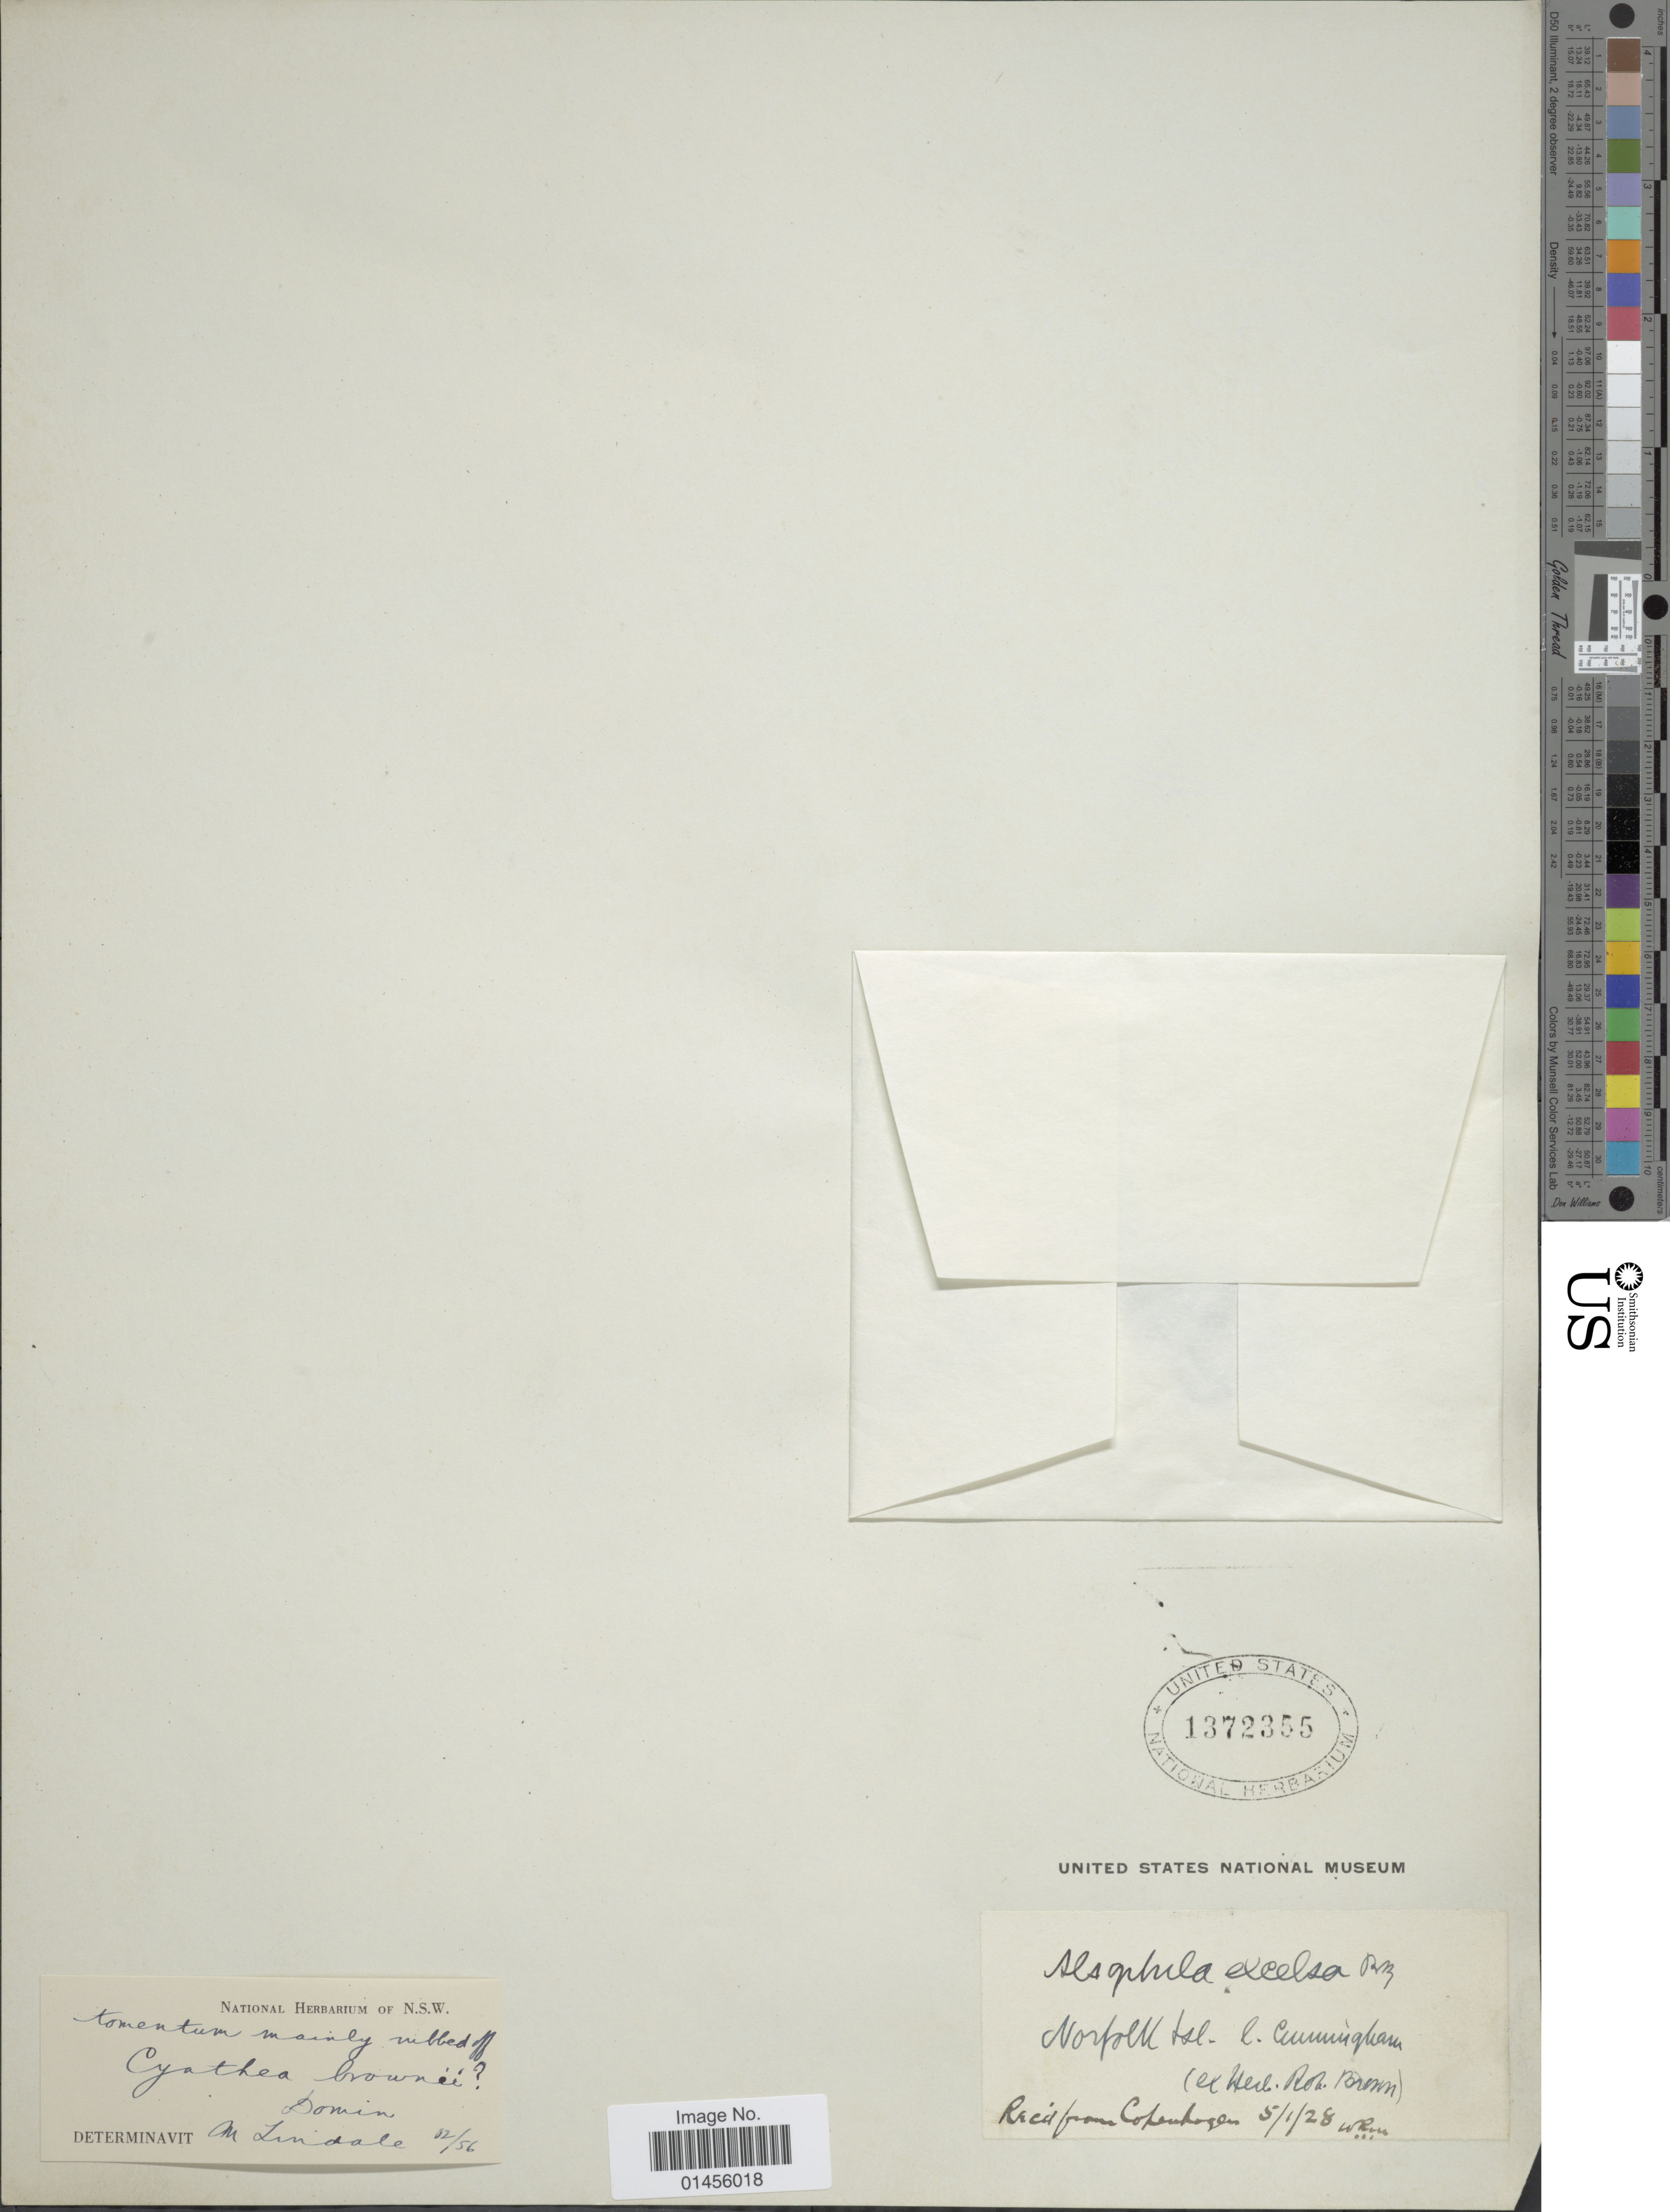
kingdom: Plantae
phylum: Tracheophyta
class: Polypodiopsida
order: Cyatheales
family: Cyatheaceae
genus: Alsophila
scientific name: Alsophila excelsa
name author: R. Br.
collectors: C. Cunningham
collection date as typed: Transcribed d/m/y: 5/1/28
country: Australia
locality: Norfolk Isl.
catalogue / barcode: US 1372355